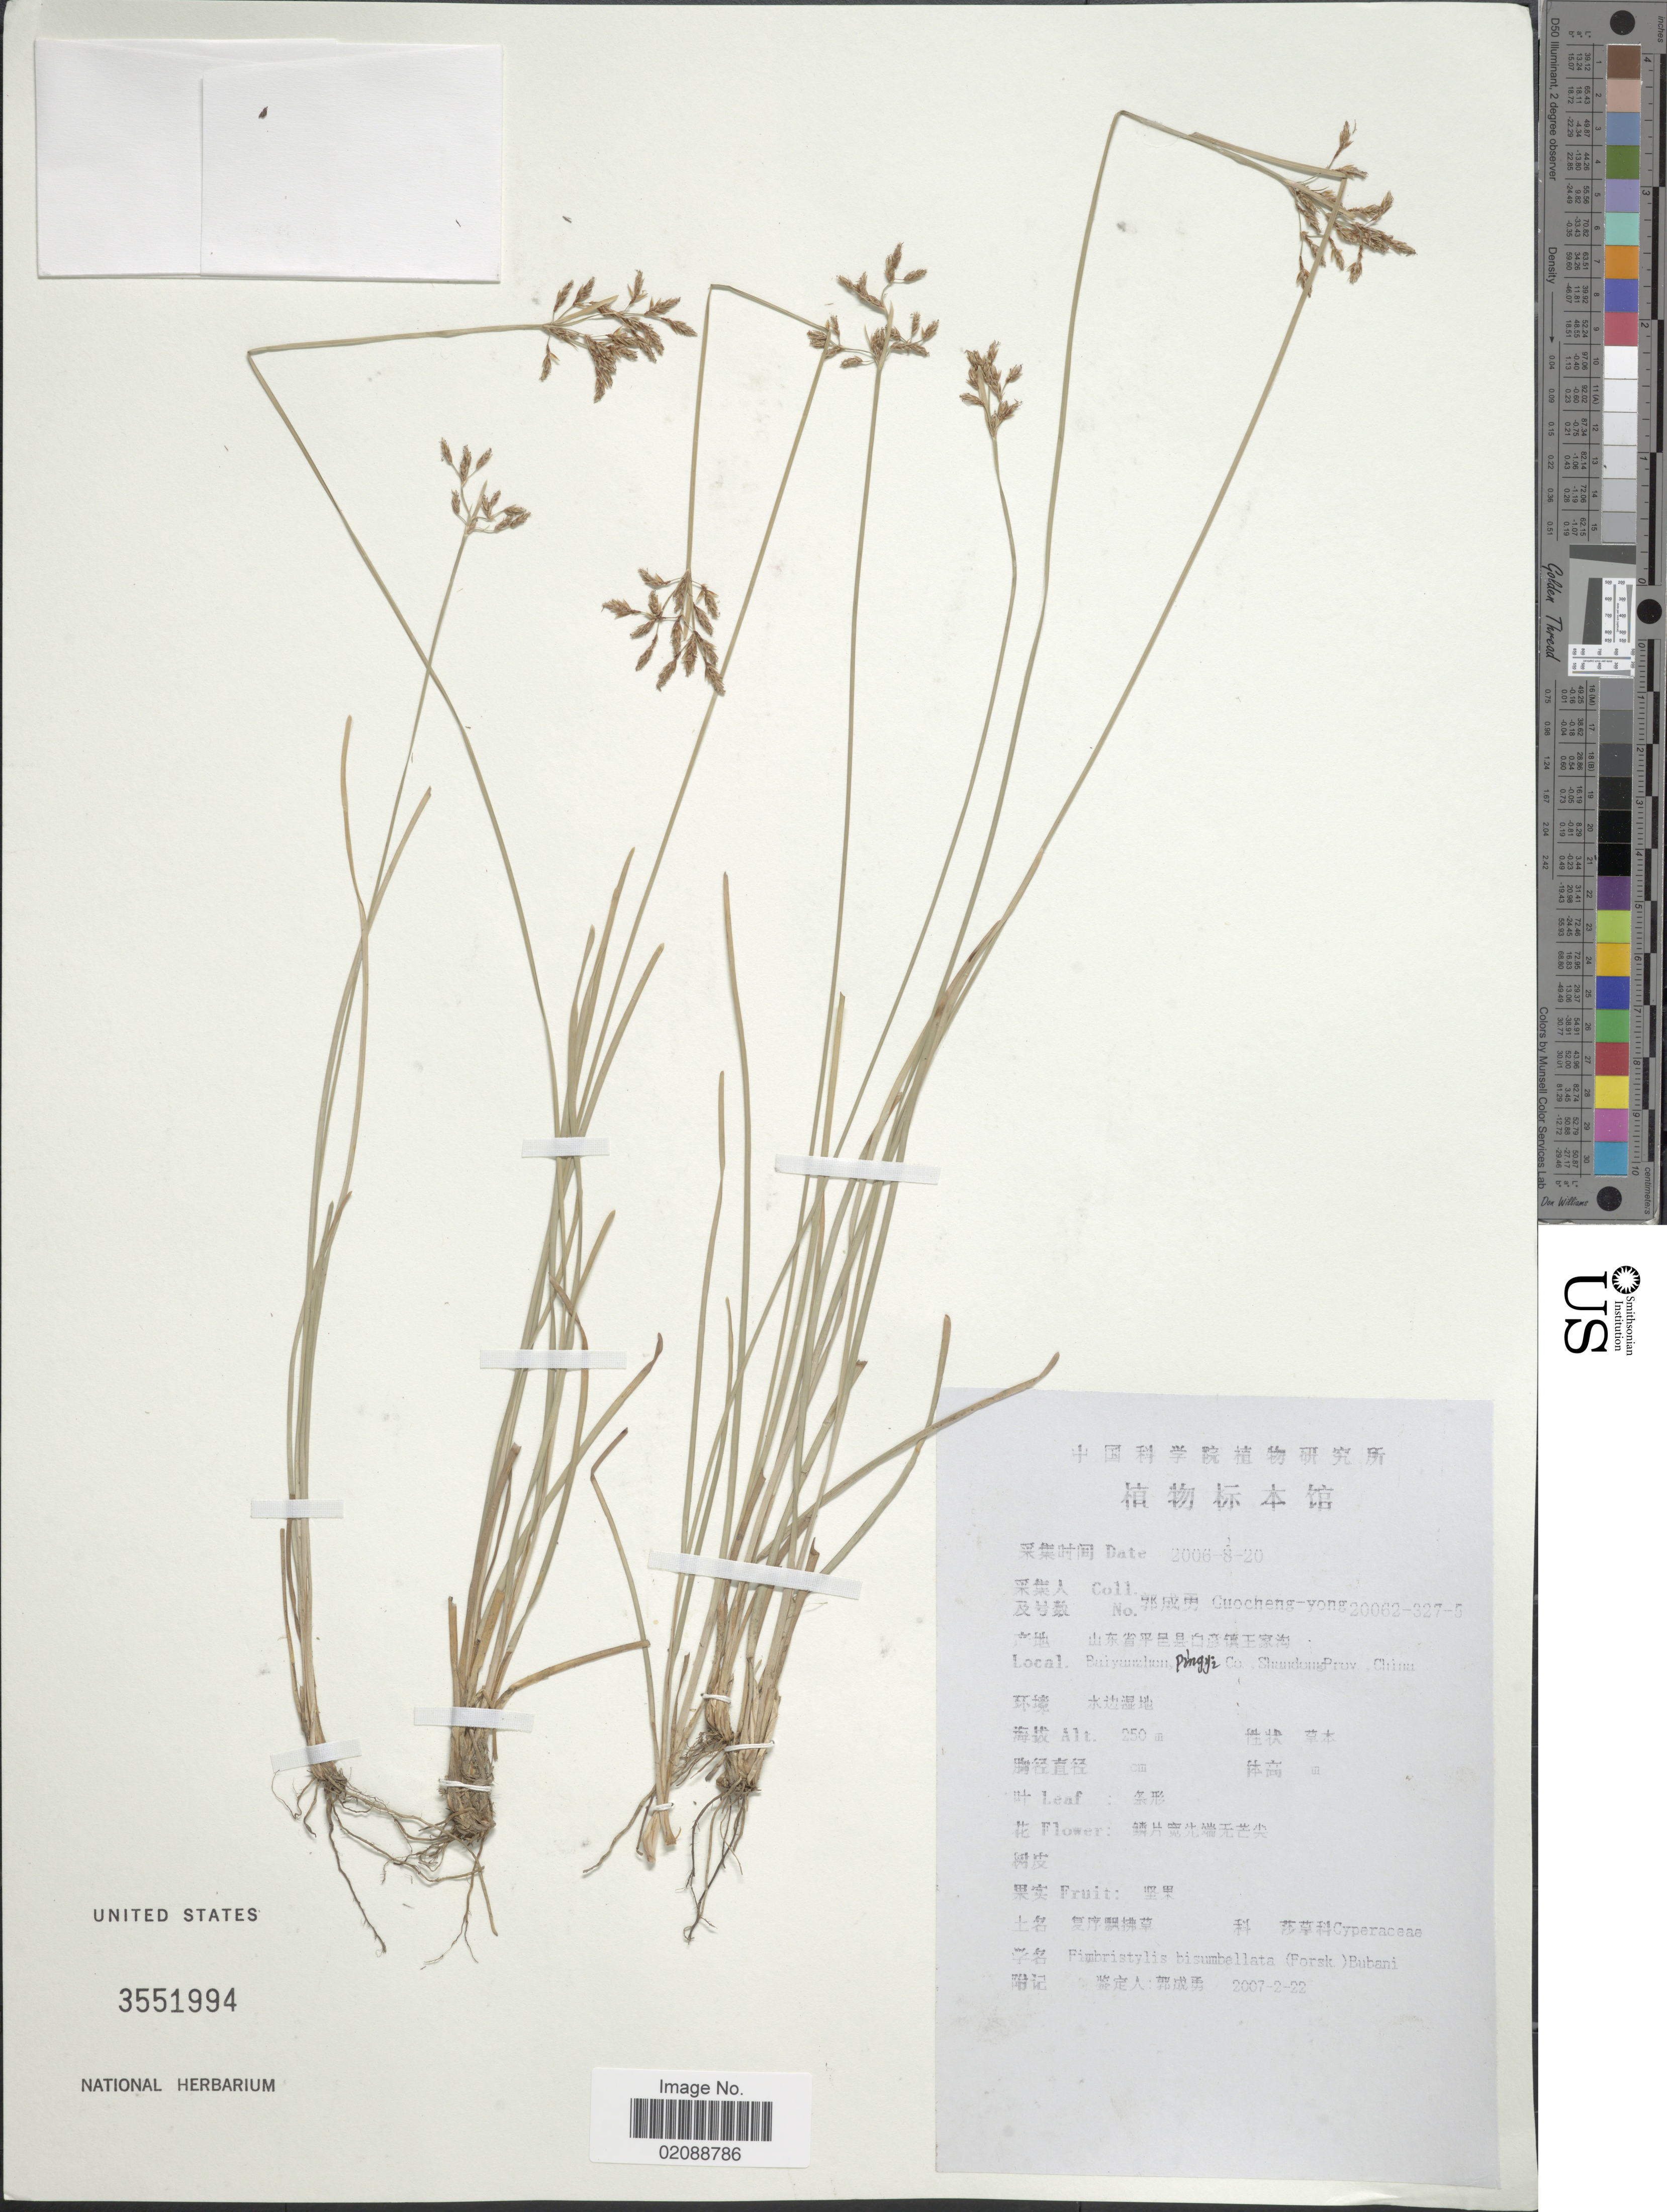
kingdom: Plantae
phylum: Tracheophyta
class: Liliopsida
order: Poales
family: Cyperaceae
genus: Fimbristylis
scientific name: Fimbristylis bisumbellata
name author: (Forssk.) Bubani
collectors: Goucheng-yong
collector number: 20062-327-5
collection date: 2006-08-20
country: China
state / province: Shandong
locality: Baiyanzhen, Pongyz Co. [interpreted]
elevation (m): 250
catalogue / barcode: US 3551994